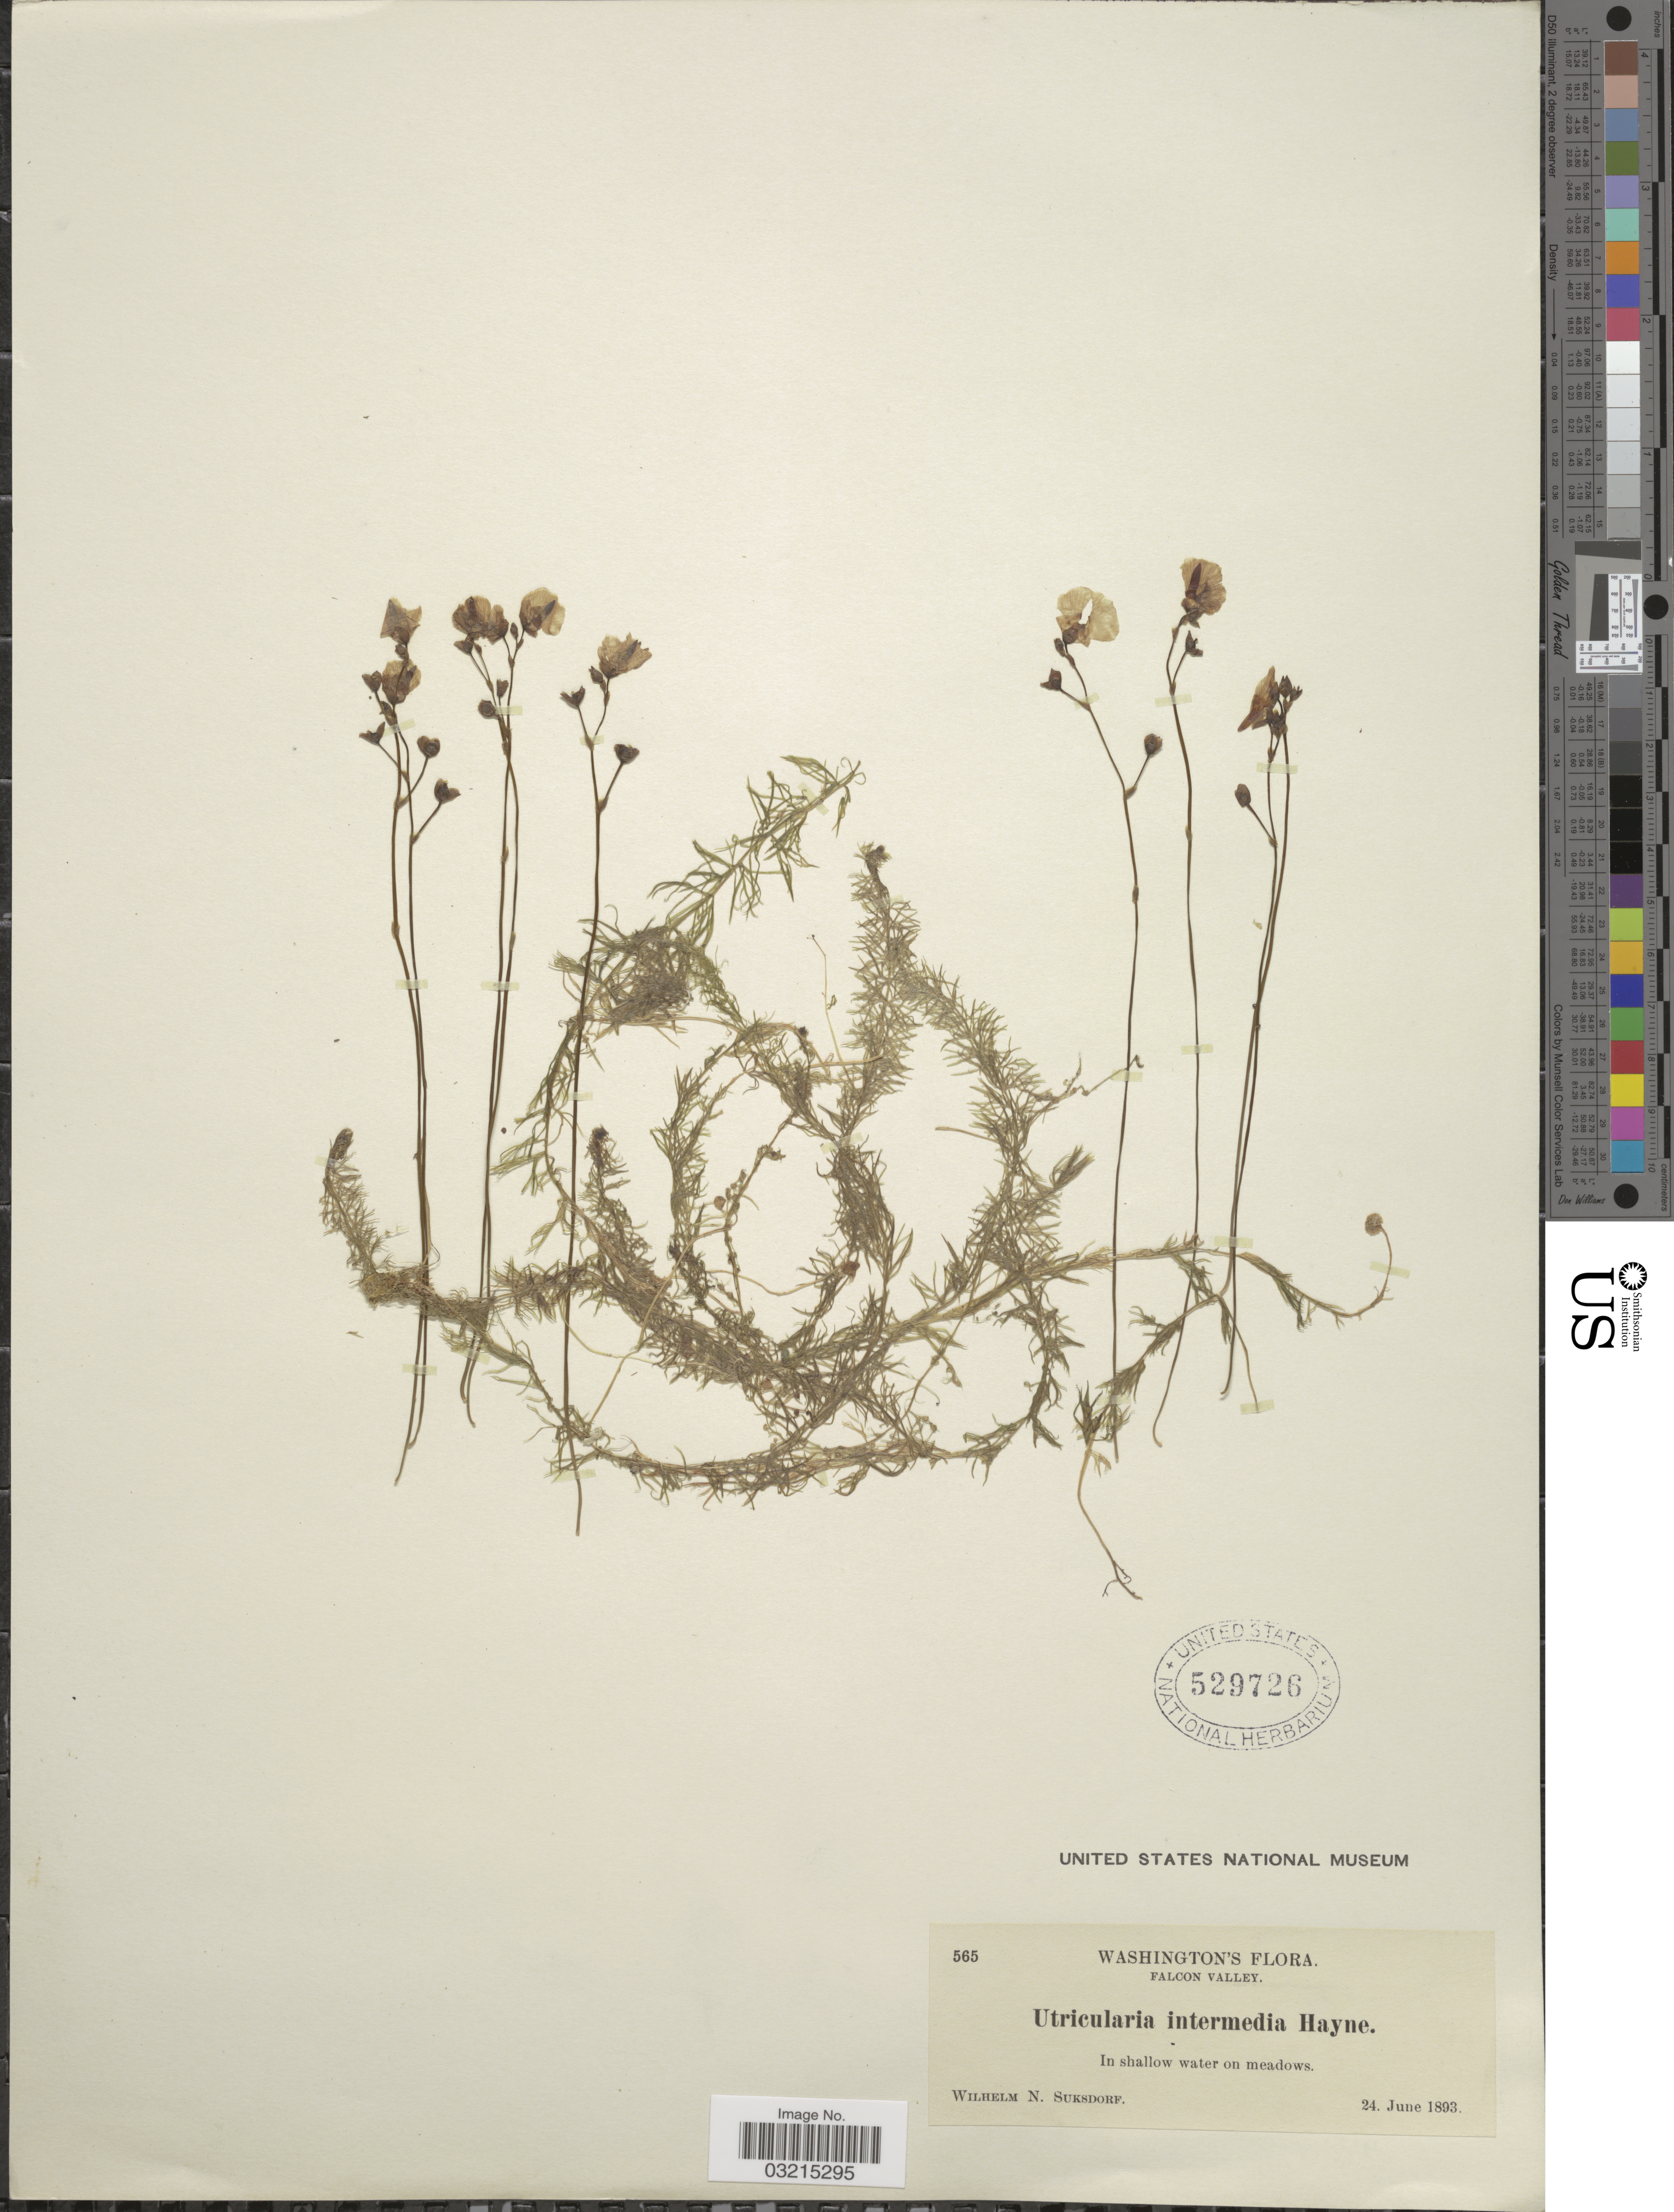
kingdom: Plantae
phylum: Tracheophyta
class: Magnoliopsida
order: Lamiales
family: Lentibulariaceae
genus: Utricularia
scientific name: Utricularia intermedia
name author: Hayne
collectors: W. N. Suksdorf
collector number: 565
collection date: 1893-06-24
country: United States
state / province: Washington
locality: Falcon Valley.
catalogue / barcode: US 529726